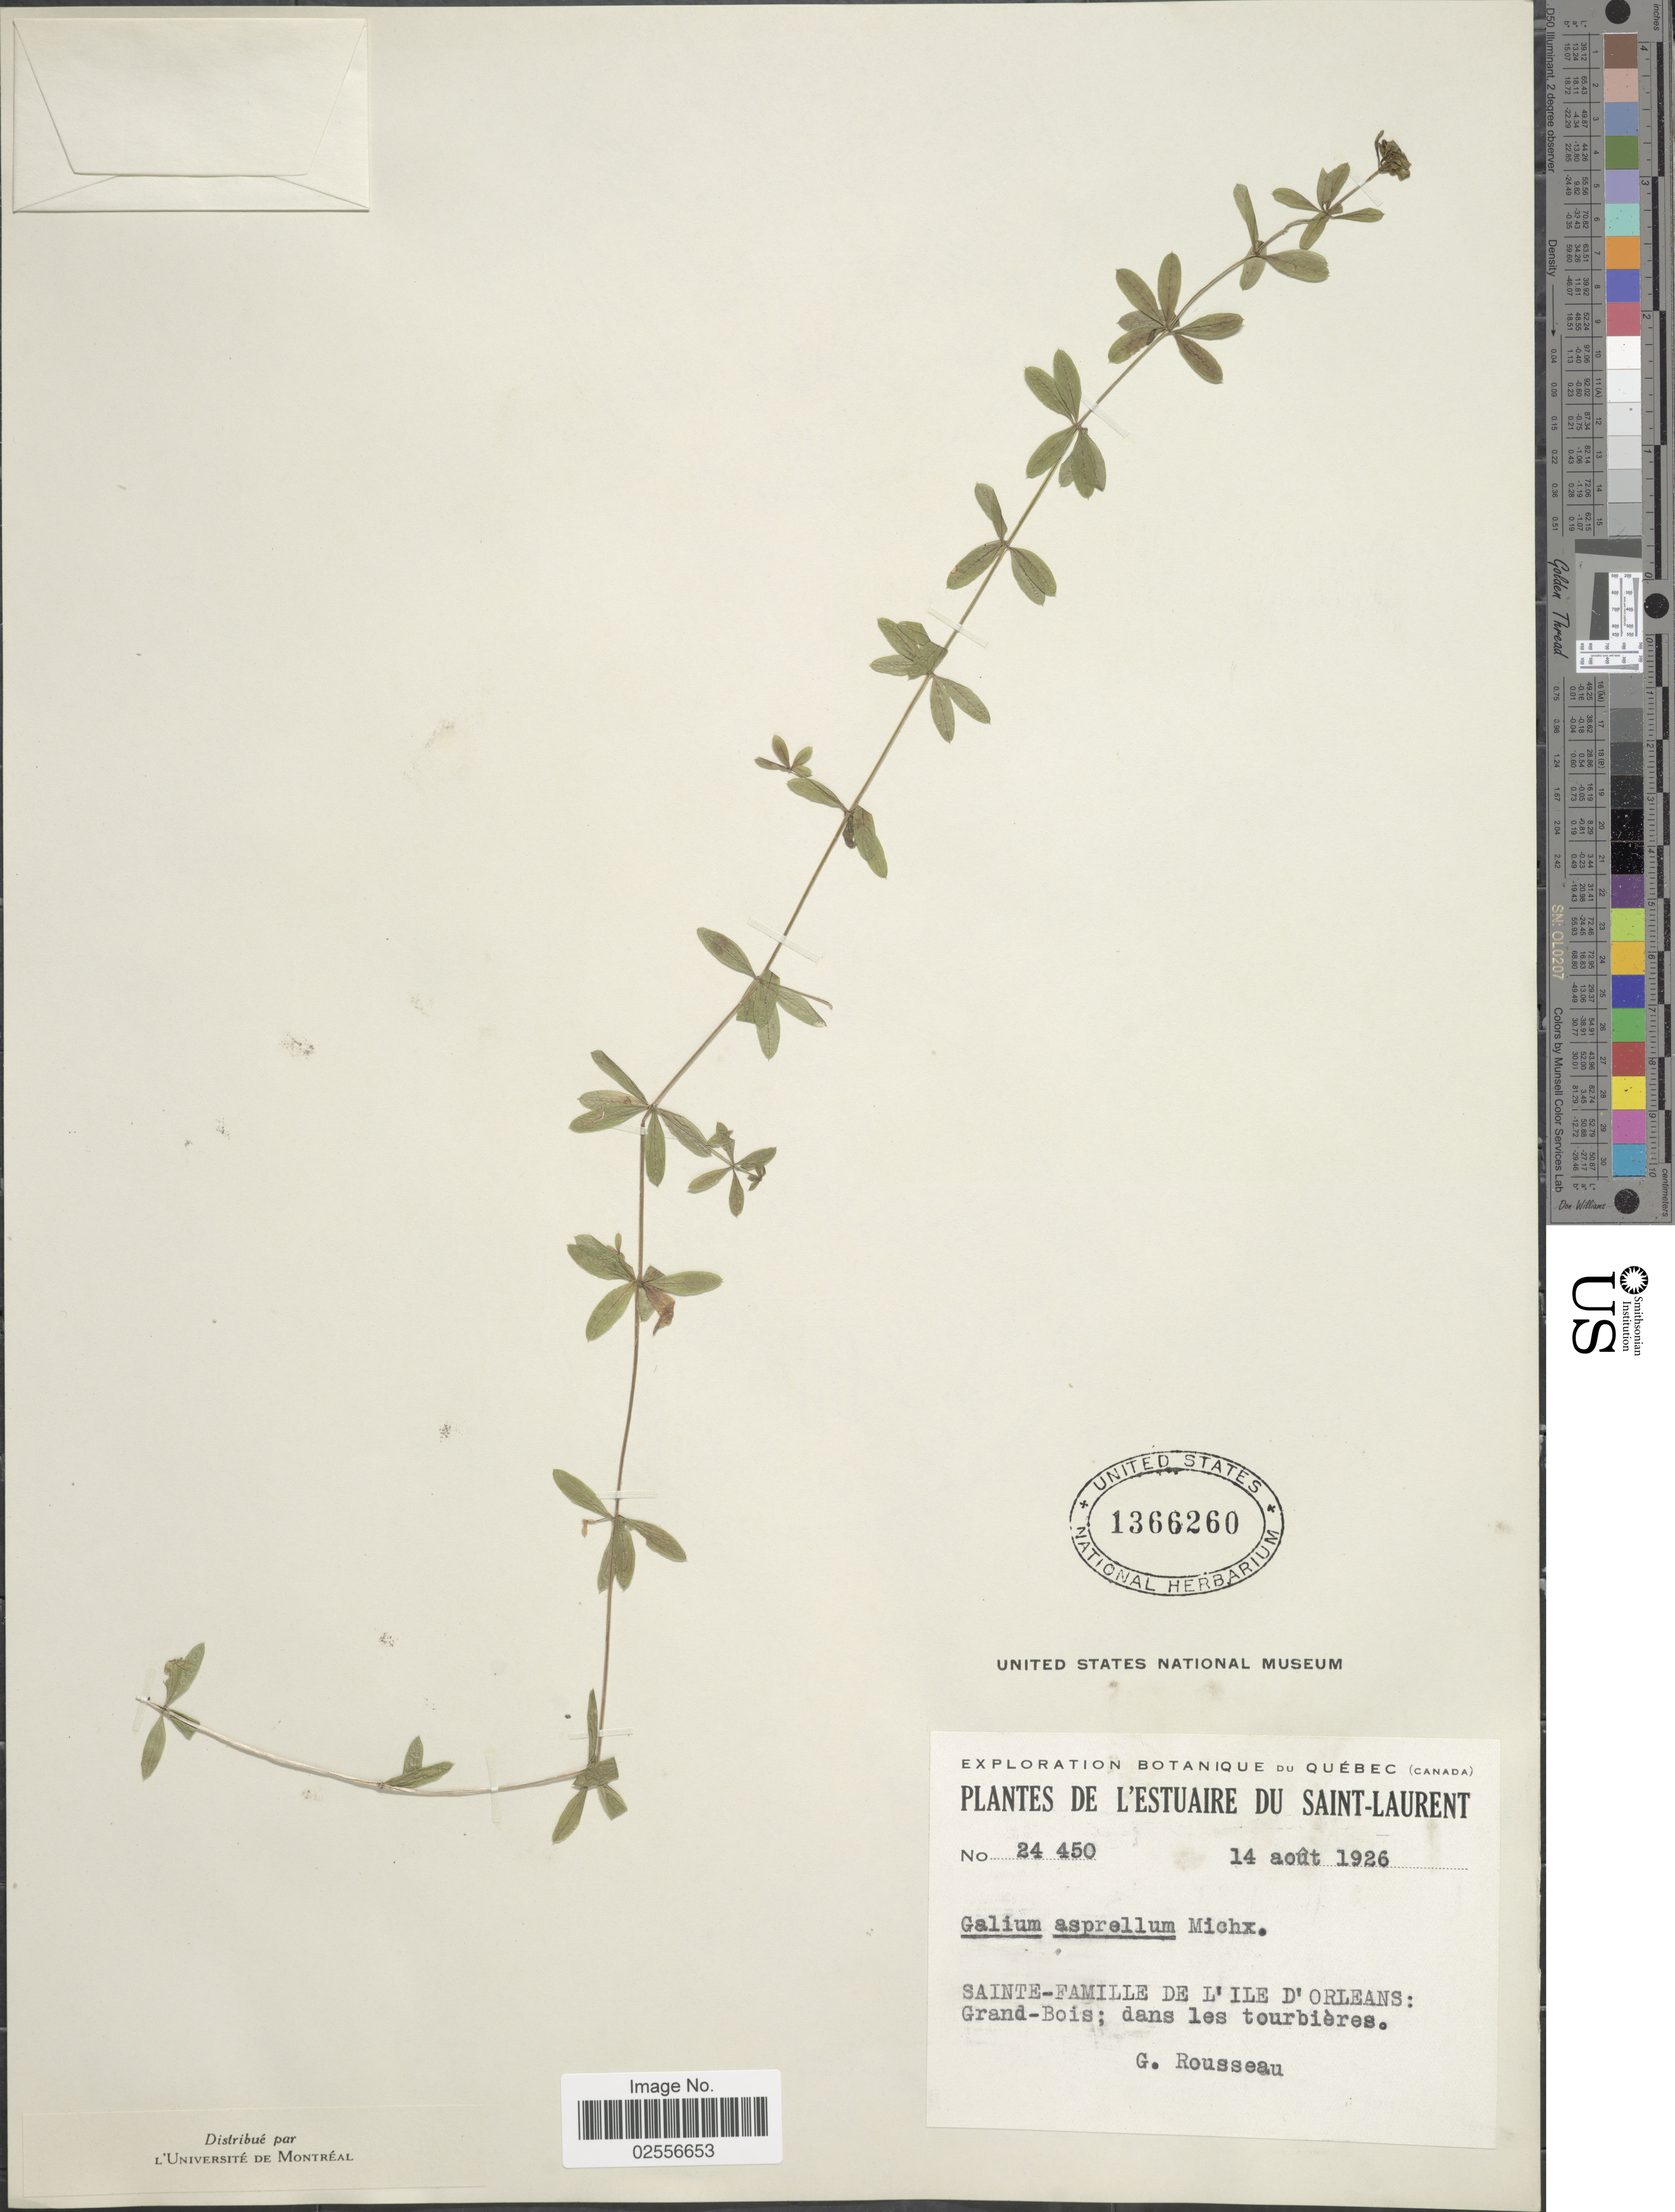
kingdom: Plantae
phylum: Tracheophyta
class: Magnoliopsida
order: Gentianales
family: Rubiaceae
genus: Galium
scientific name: Galium asprellum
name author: Michx.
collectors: G. Rousseau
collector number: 24450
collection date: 1926-08-14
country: Canada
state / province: Quebec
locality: De l'Estuaire du Saint-Laurent. Sainte-Famille de L'Ille D'Orleans: Grand-Bois.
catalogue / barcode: US 1366260